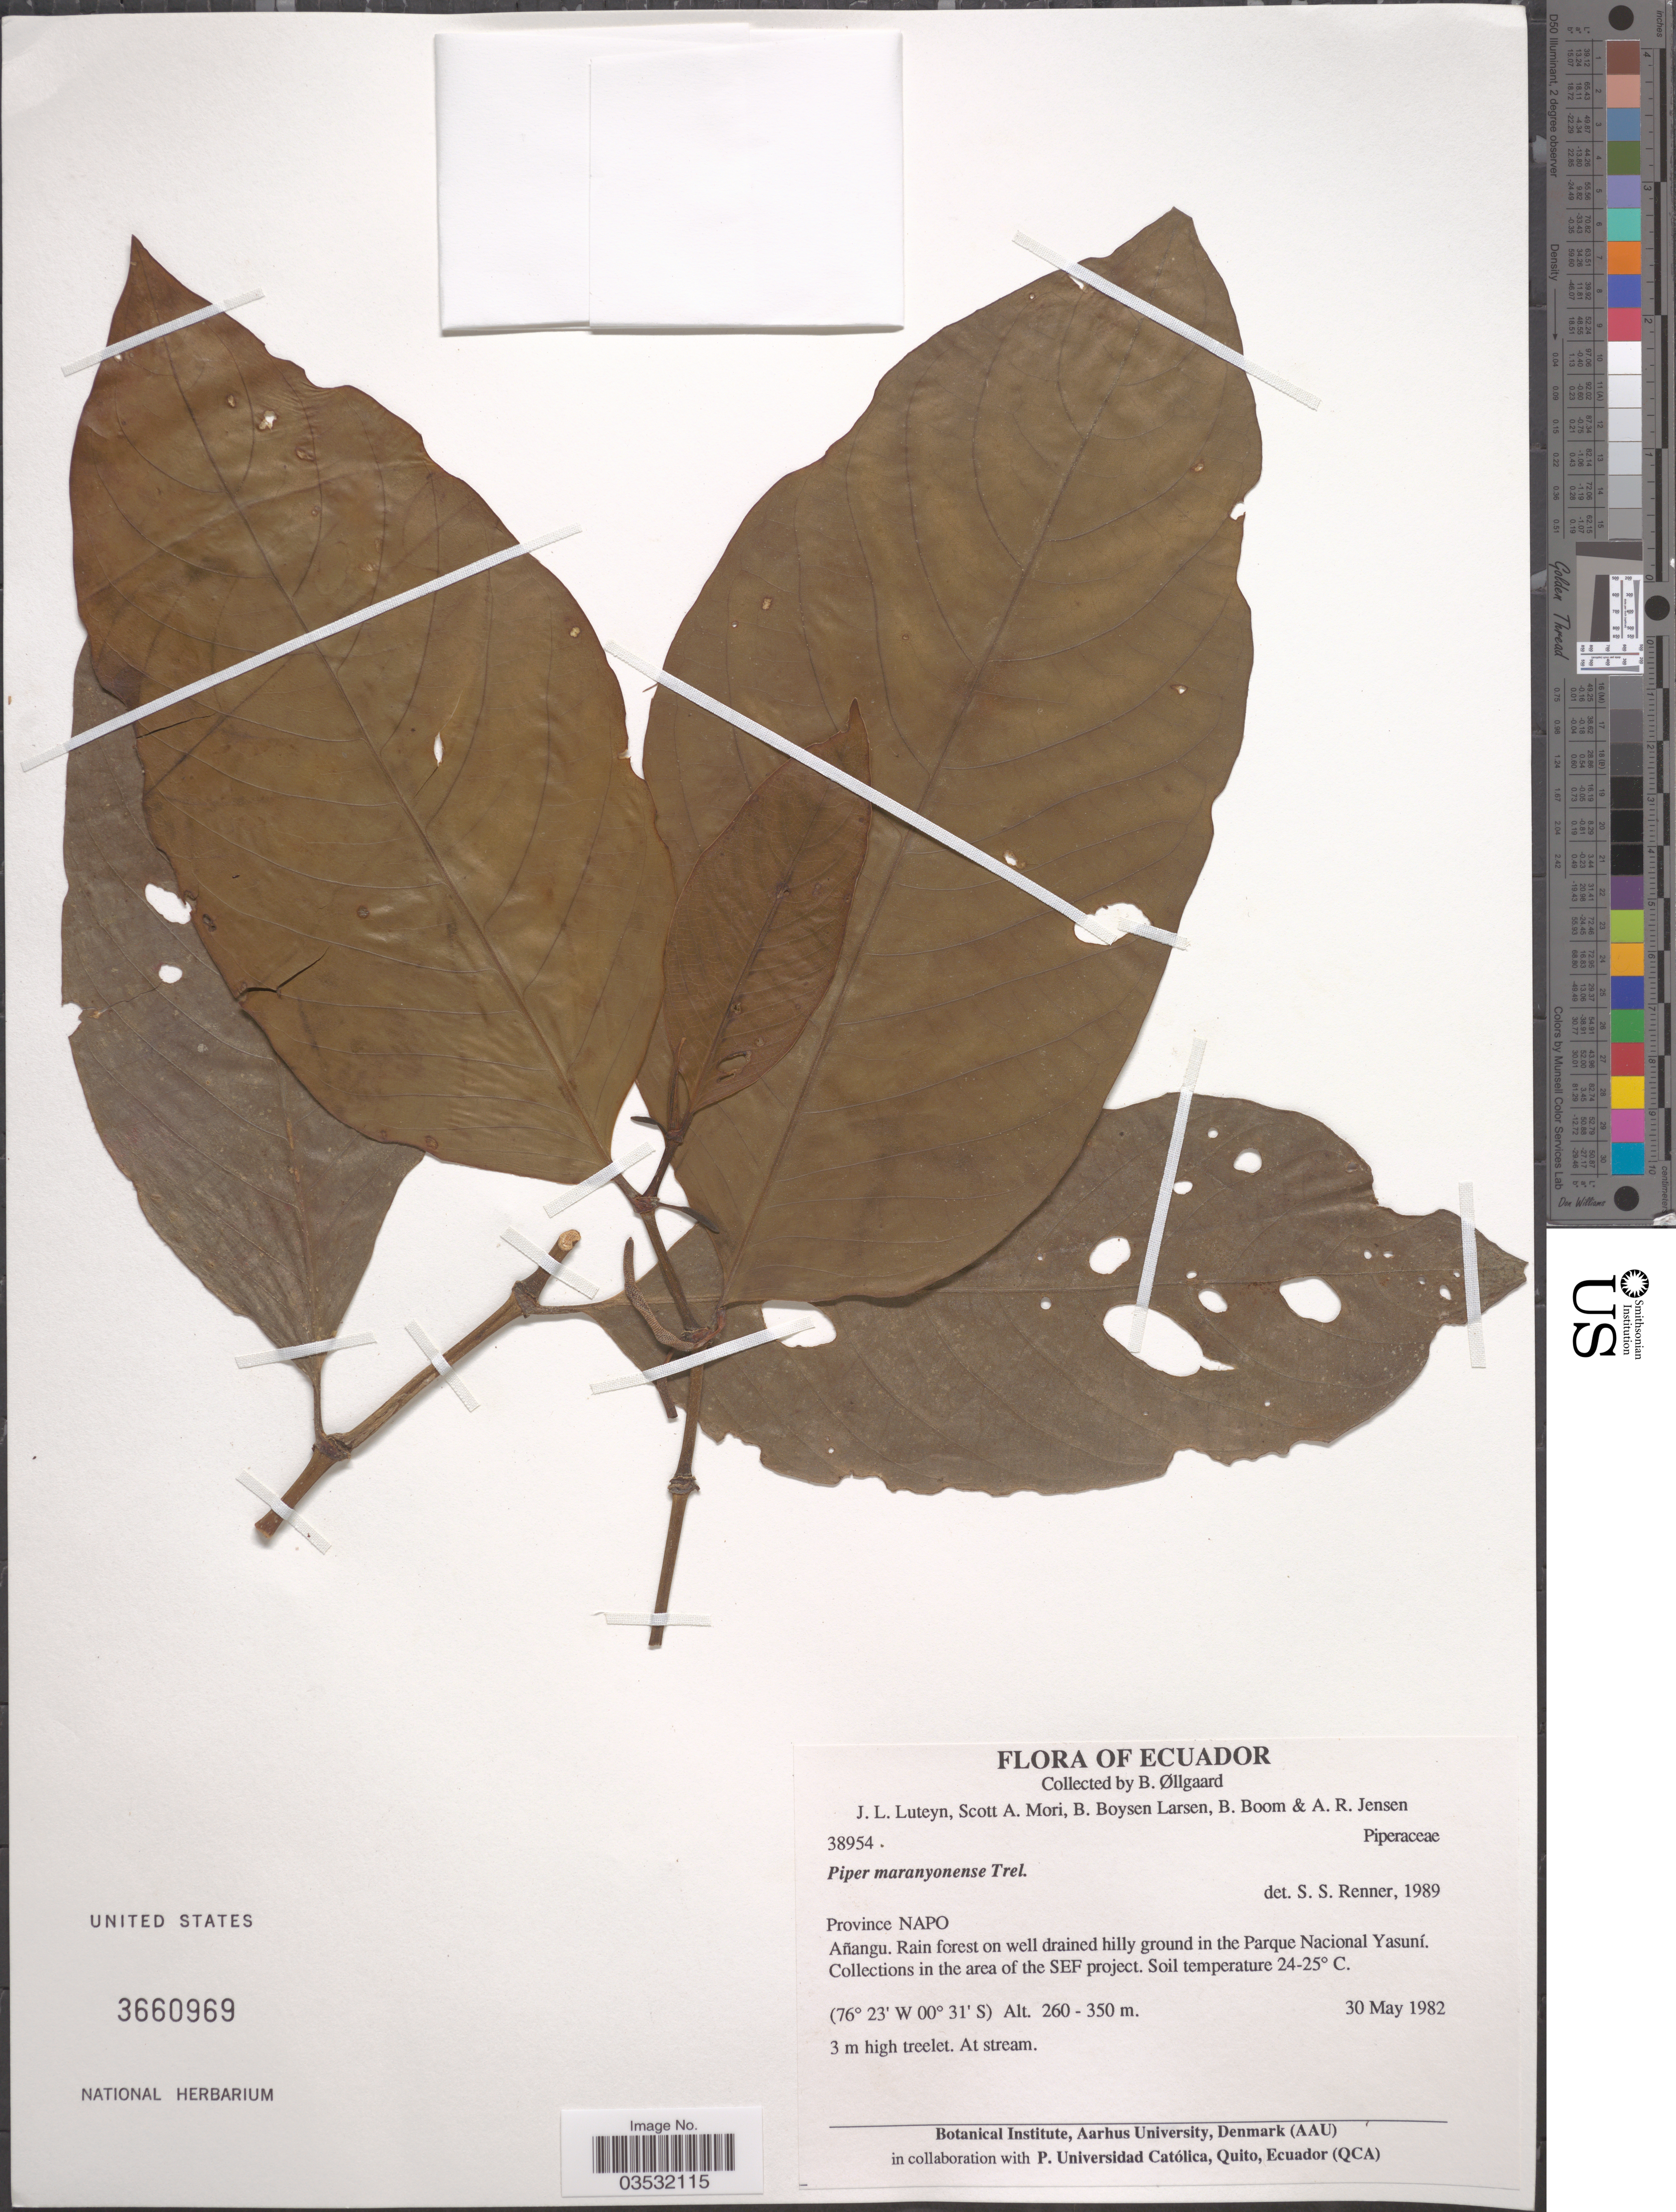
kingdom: Plantae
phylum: Tracheophyta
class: Magnoliopsida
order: Piperales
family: Piperaceae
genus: Piper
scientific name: Piper maranyonense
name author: Trel.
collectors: B. Øllgaard, J. Luteyn, S. Mori, B. Boysen Larsen & et al.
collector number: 38954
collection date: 1982-05-30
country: Ecuador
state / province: Napo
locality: Añangu. In the Parque Nacional Yasuní. In the area of the SEF project.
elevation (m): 260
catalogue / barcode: US 3660969